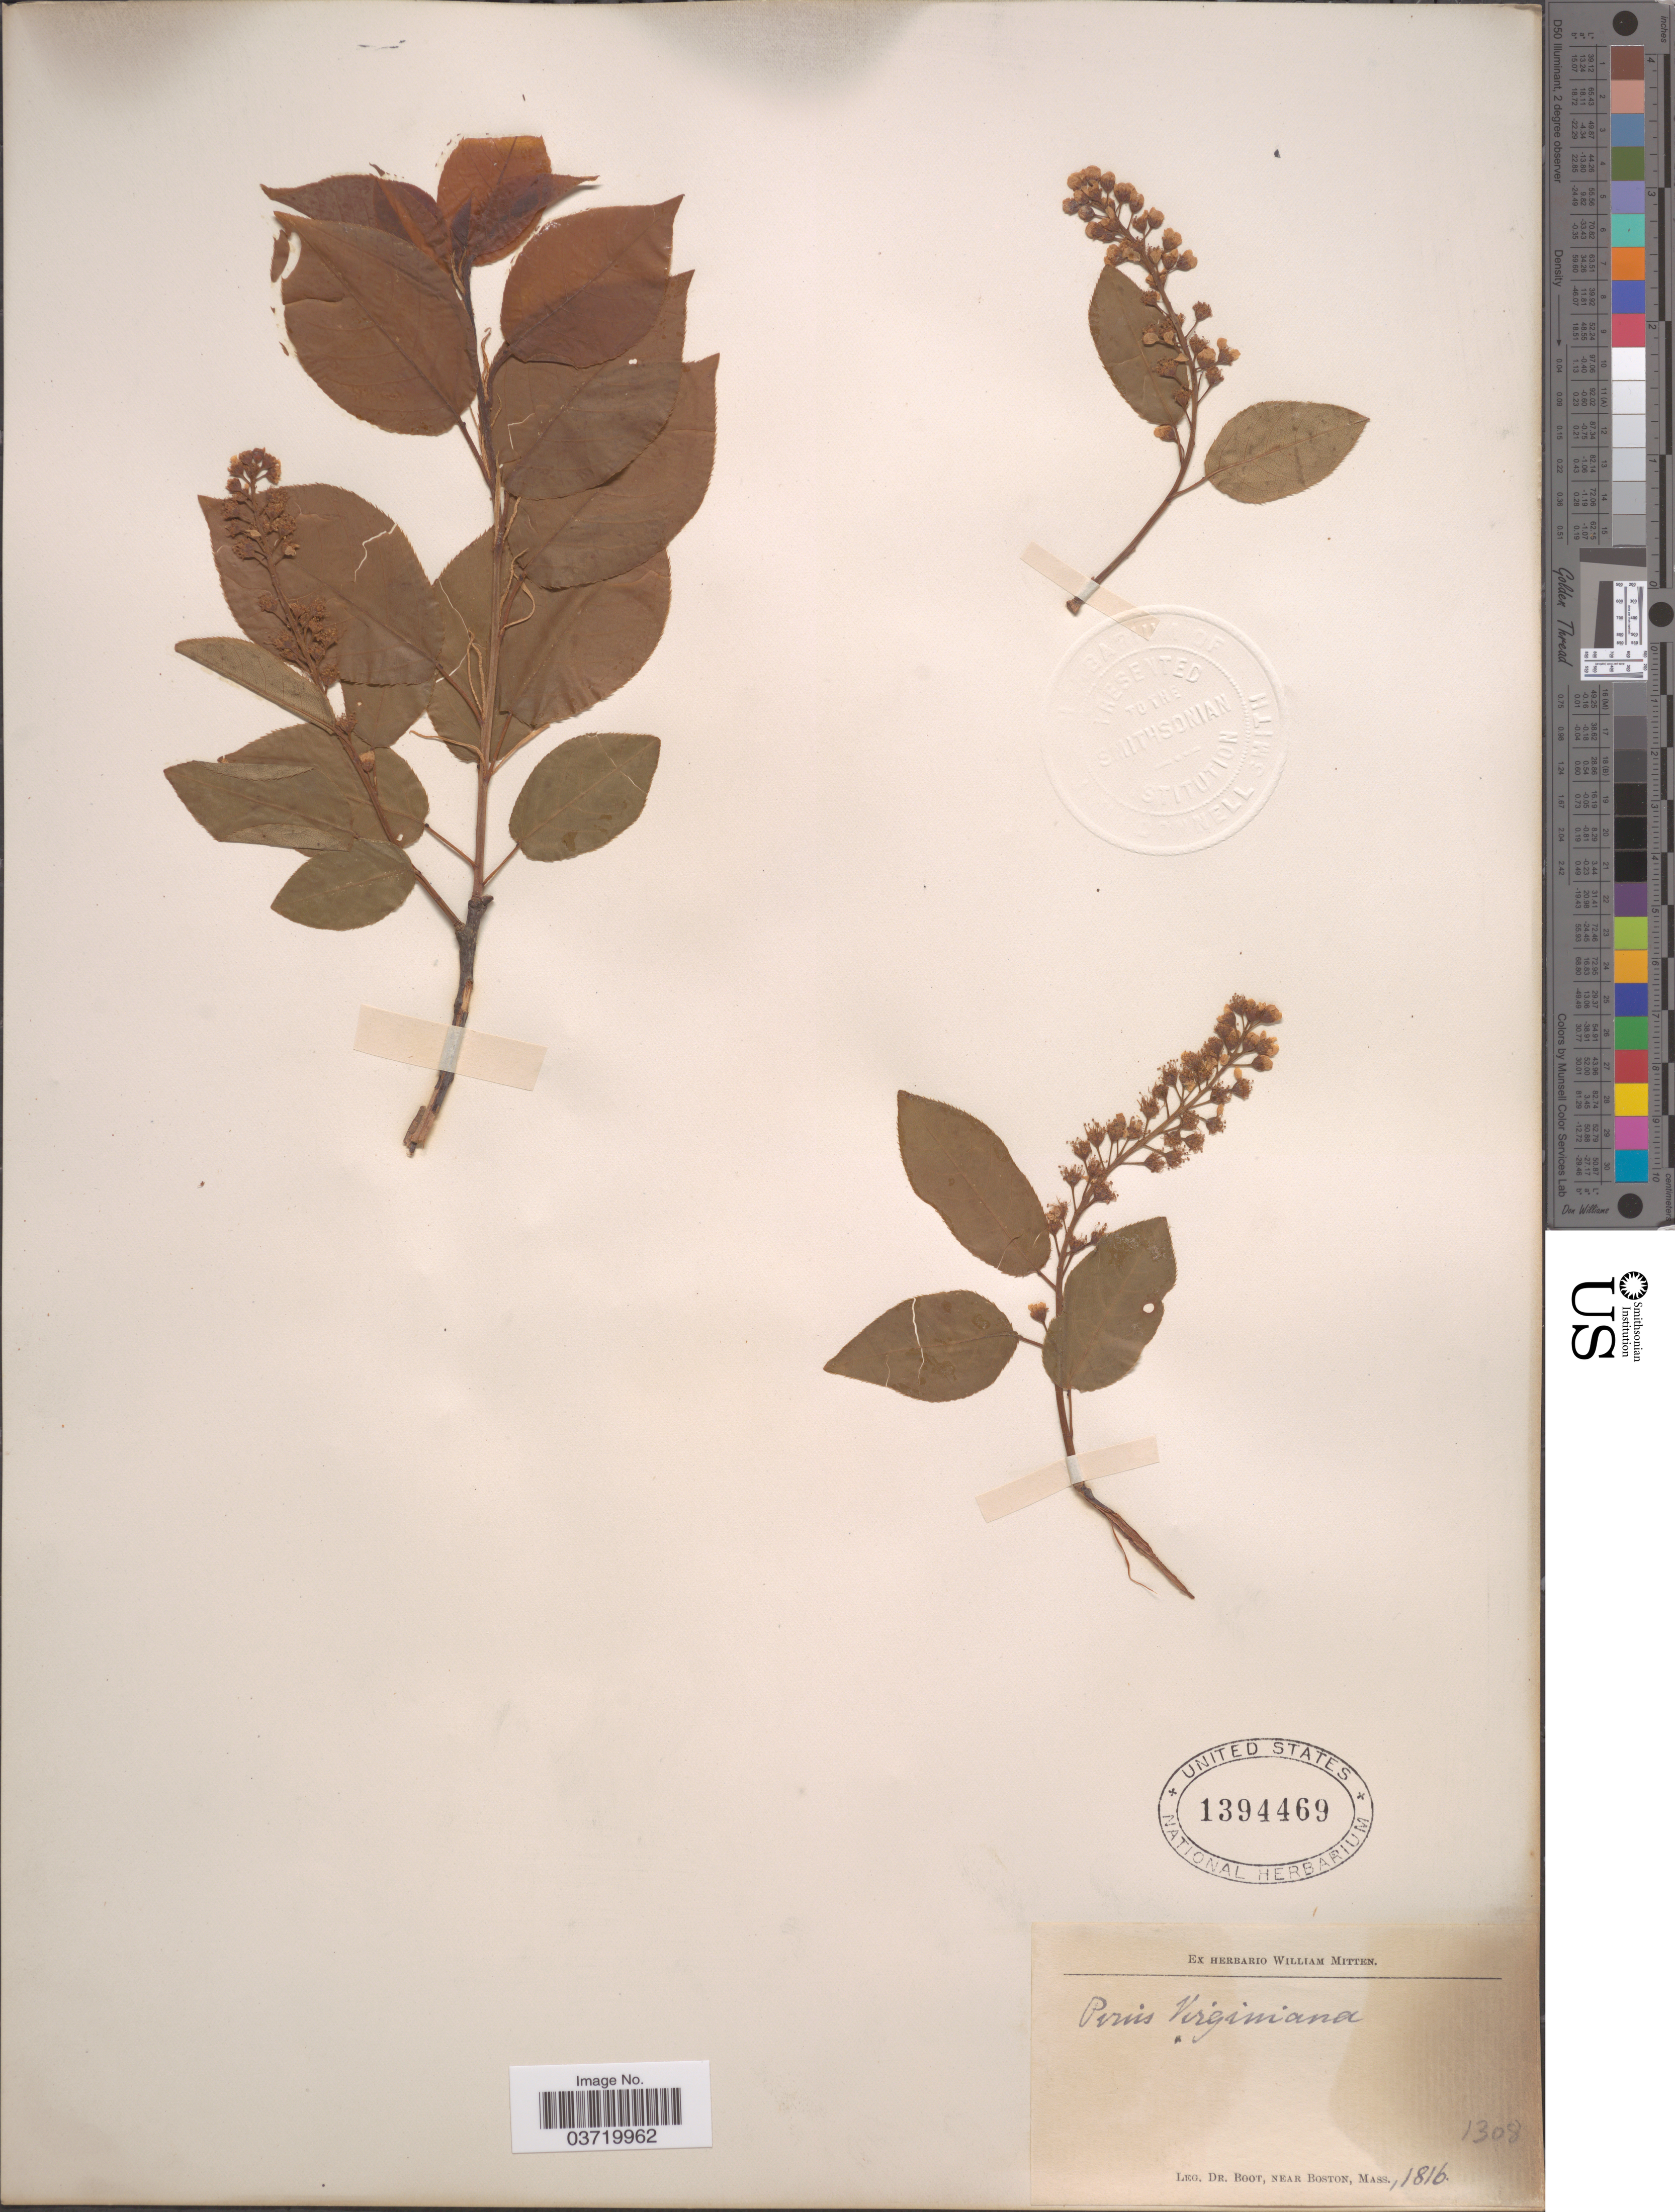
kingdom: Plantae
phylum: Tracheophyta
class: Magnoliopsida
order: Rosales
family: Rosaceae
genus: Prunus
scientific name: Prunus virginiana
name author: L.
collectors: Boot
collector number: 1308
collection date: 1816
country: United States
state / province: Massachusetts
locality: Near Boston.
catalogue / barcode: US 1394469